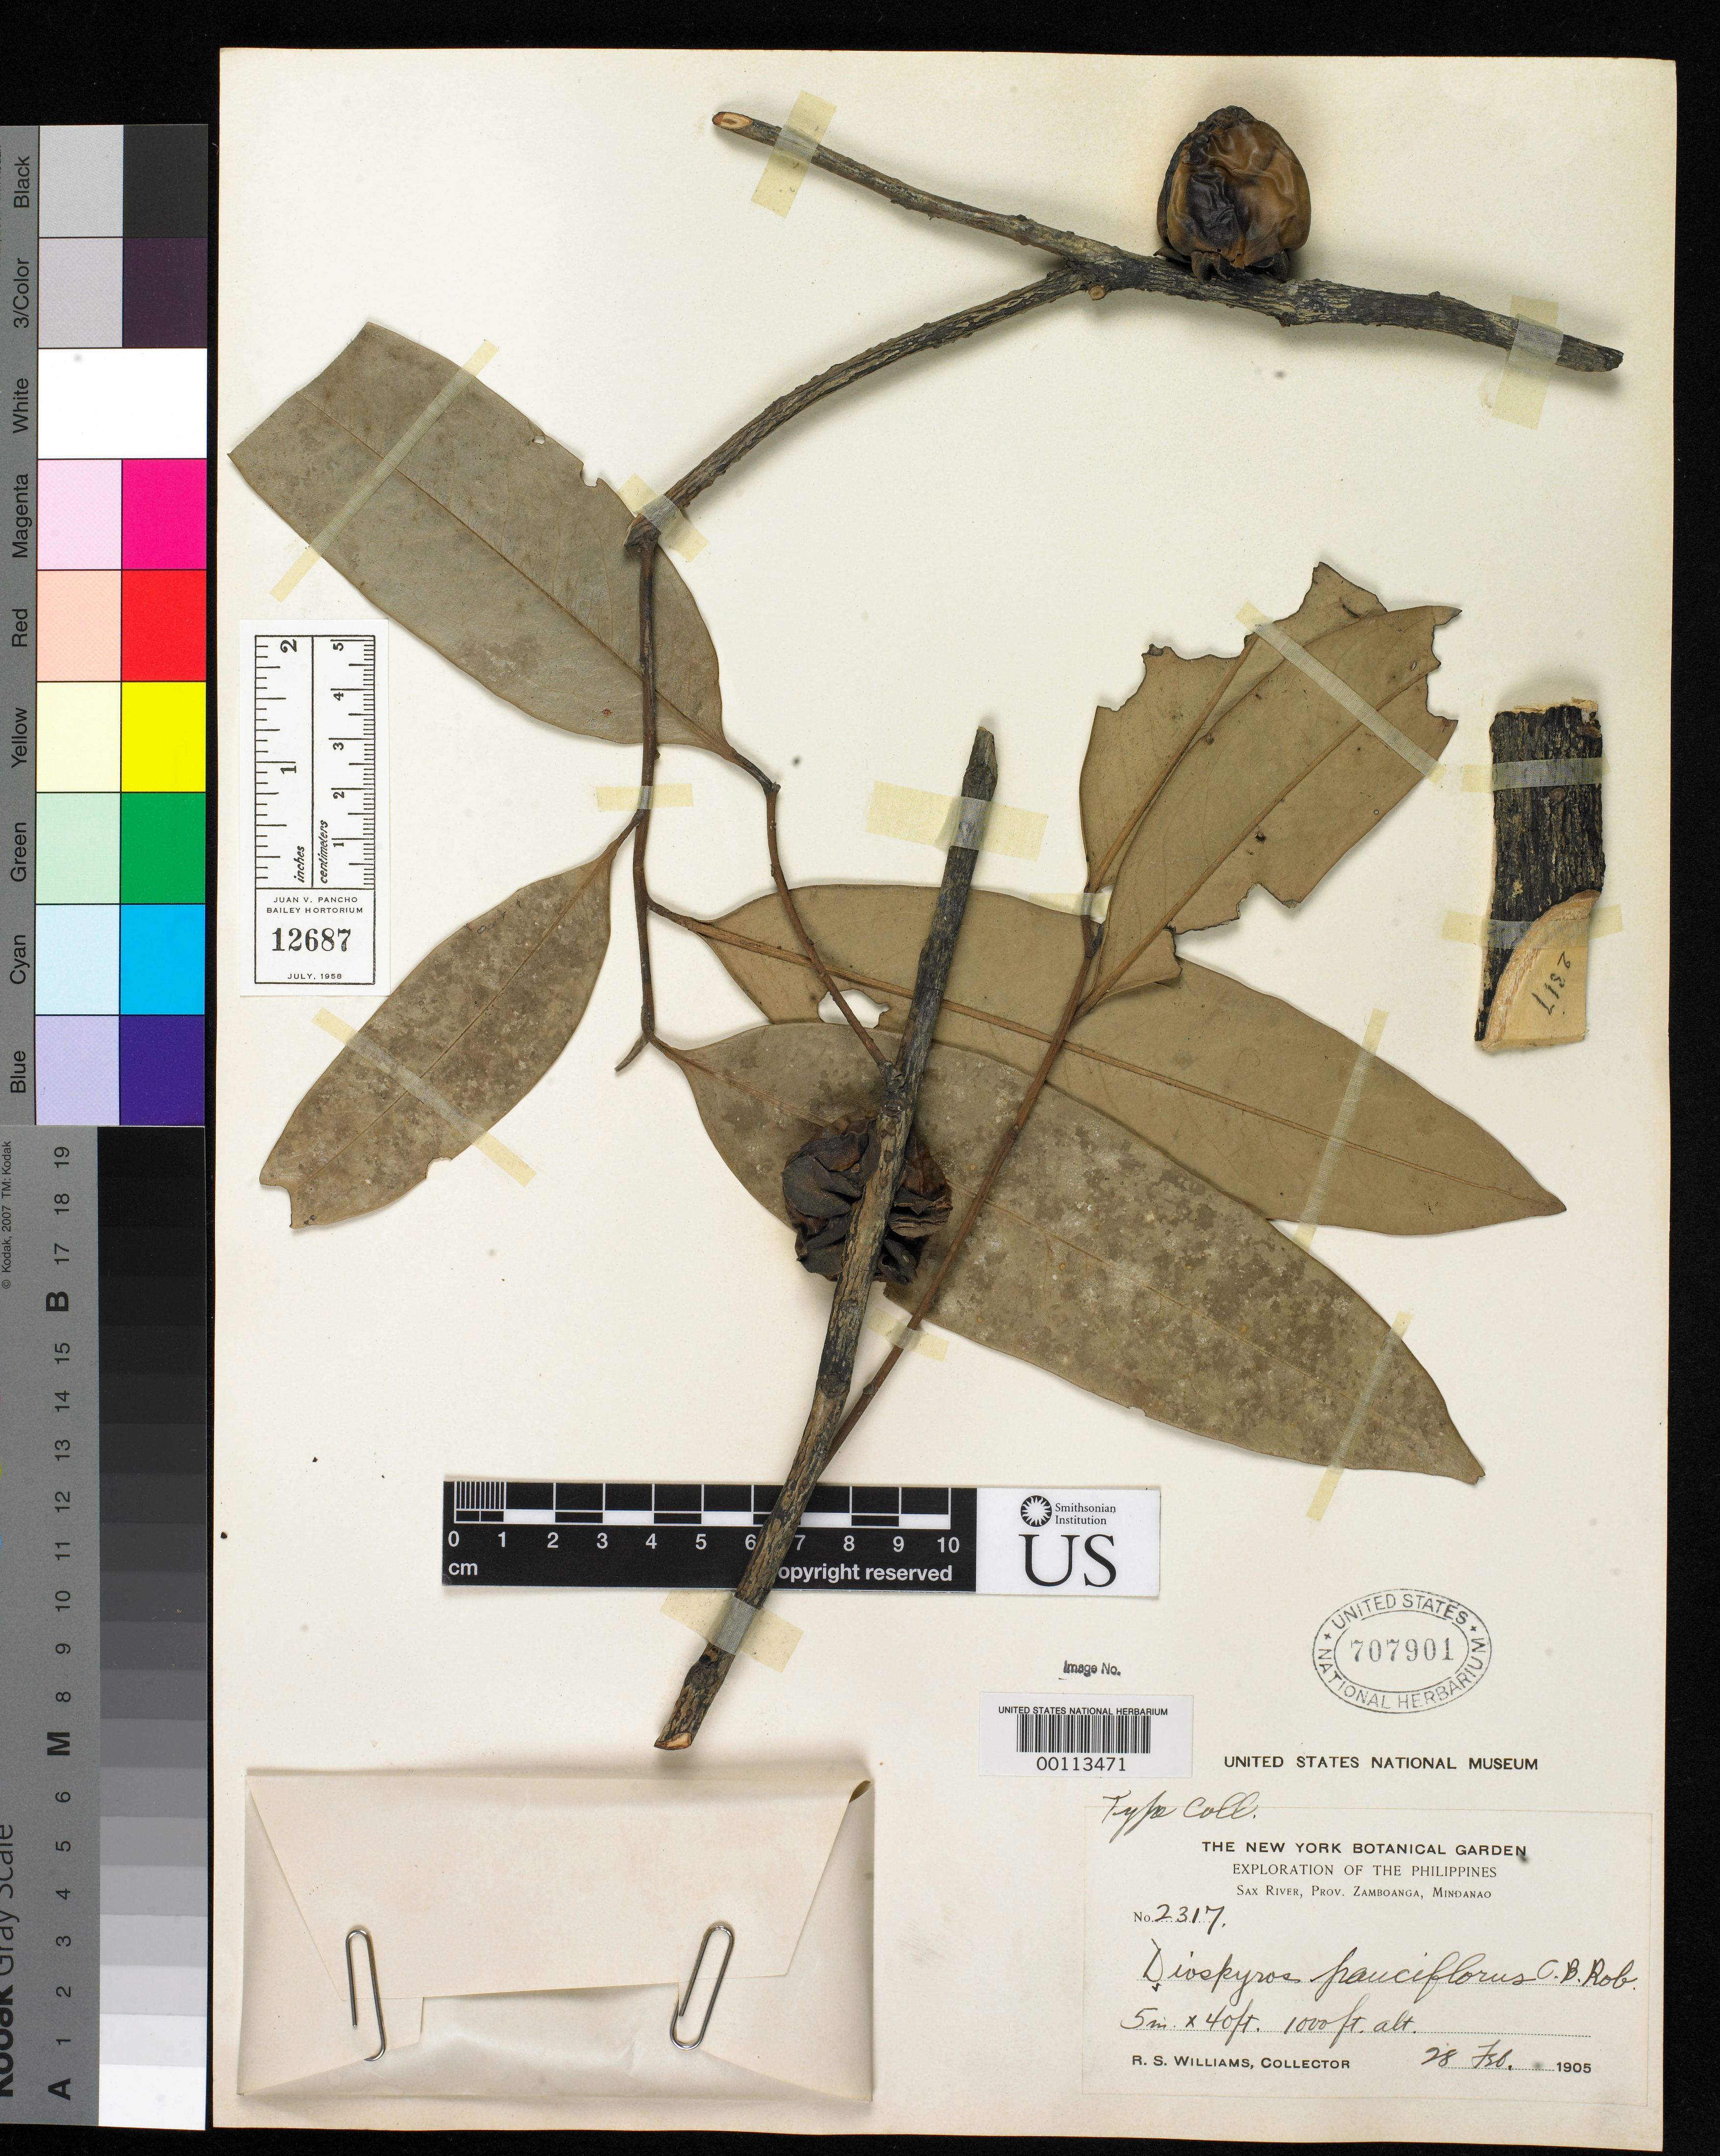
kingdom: Plantae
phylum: Tracheophyta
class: Magnoliopsida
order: Ericales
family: Ebenaceae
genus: Diospyros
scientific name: Diospyros pauciflorus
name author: C.B. Rob.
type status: Type Collection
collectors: R. S. Williams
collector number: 2317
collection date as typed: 28 Feb 1905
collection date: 1905-02-28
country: Philippines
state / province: Zamboanga Peninsula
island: Mindanao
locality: Sax River; alt. 1000 ft.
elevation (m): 305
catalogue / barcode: US 707901